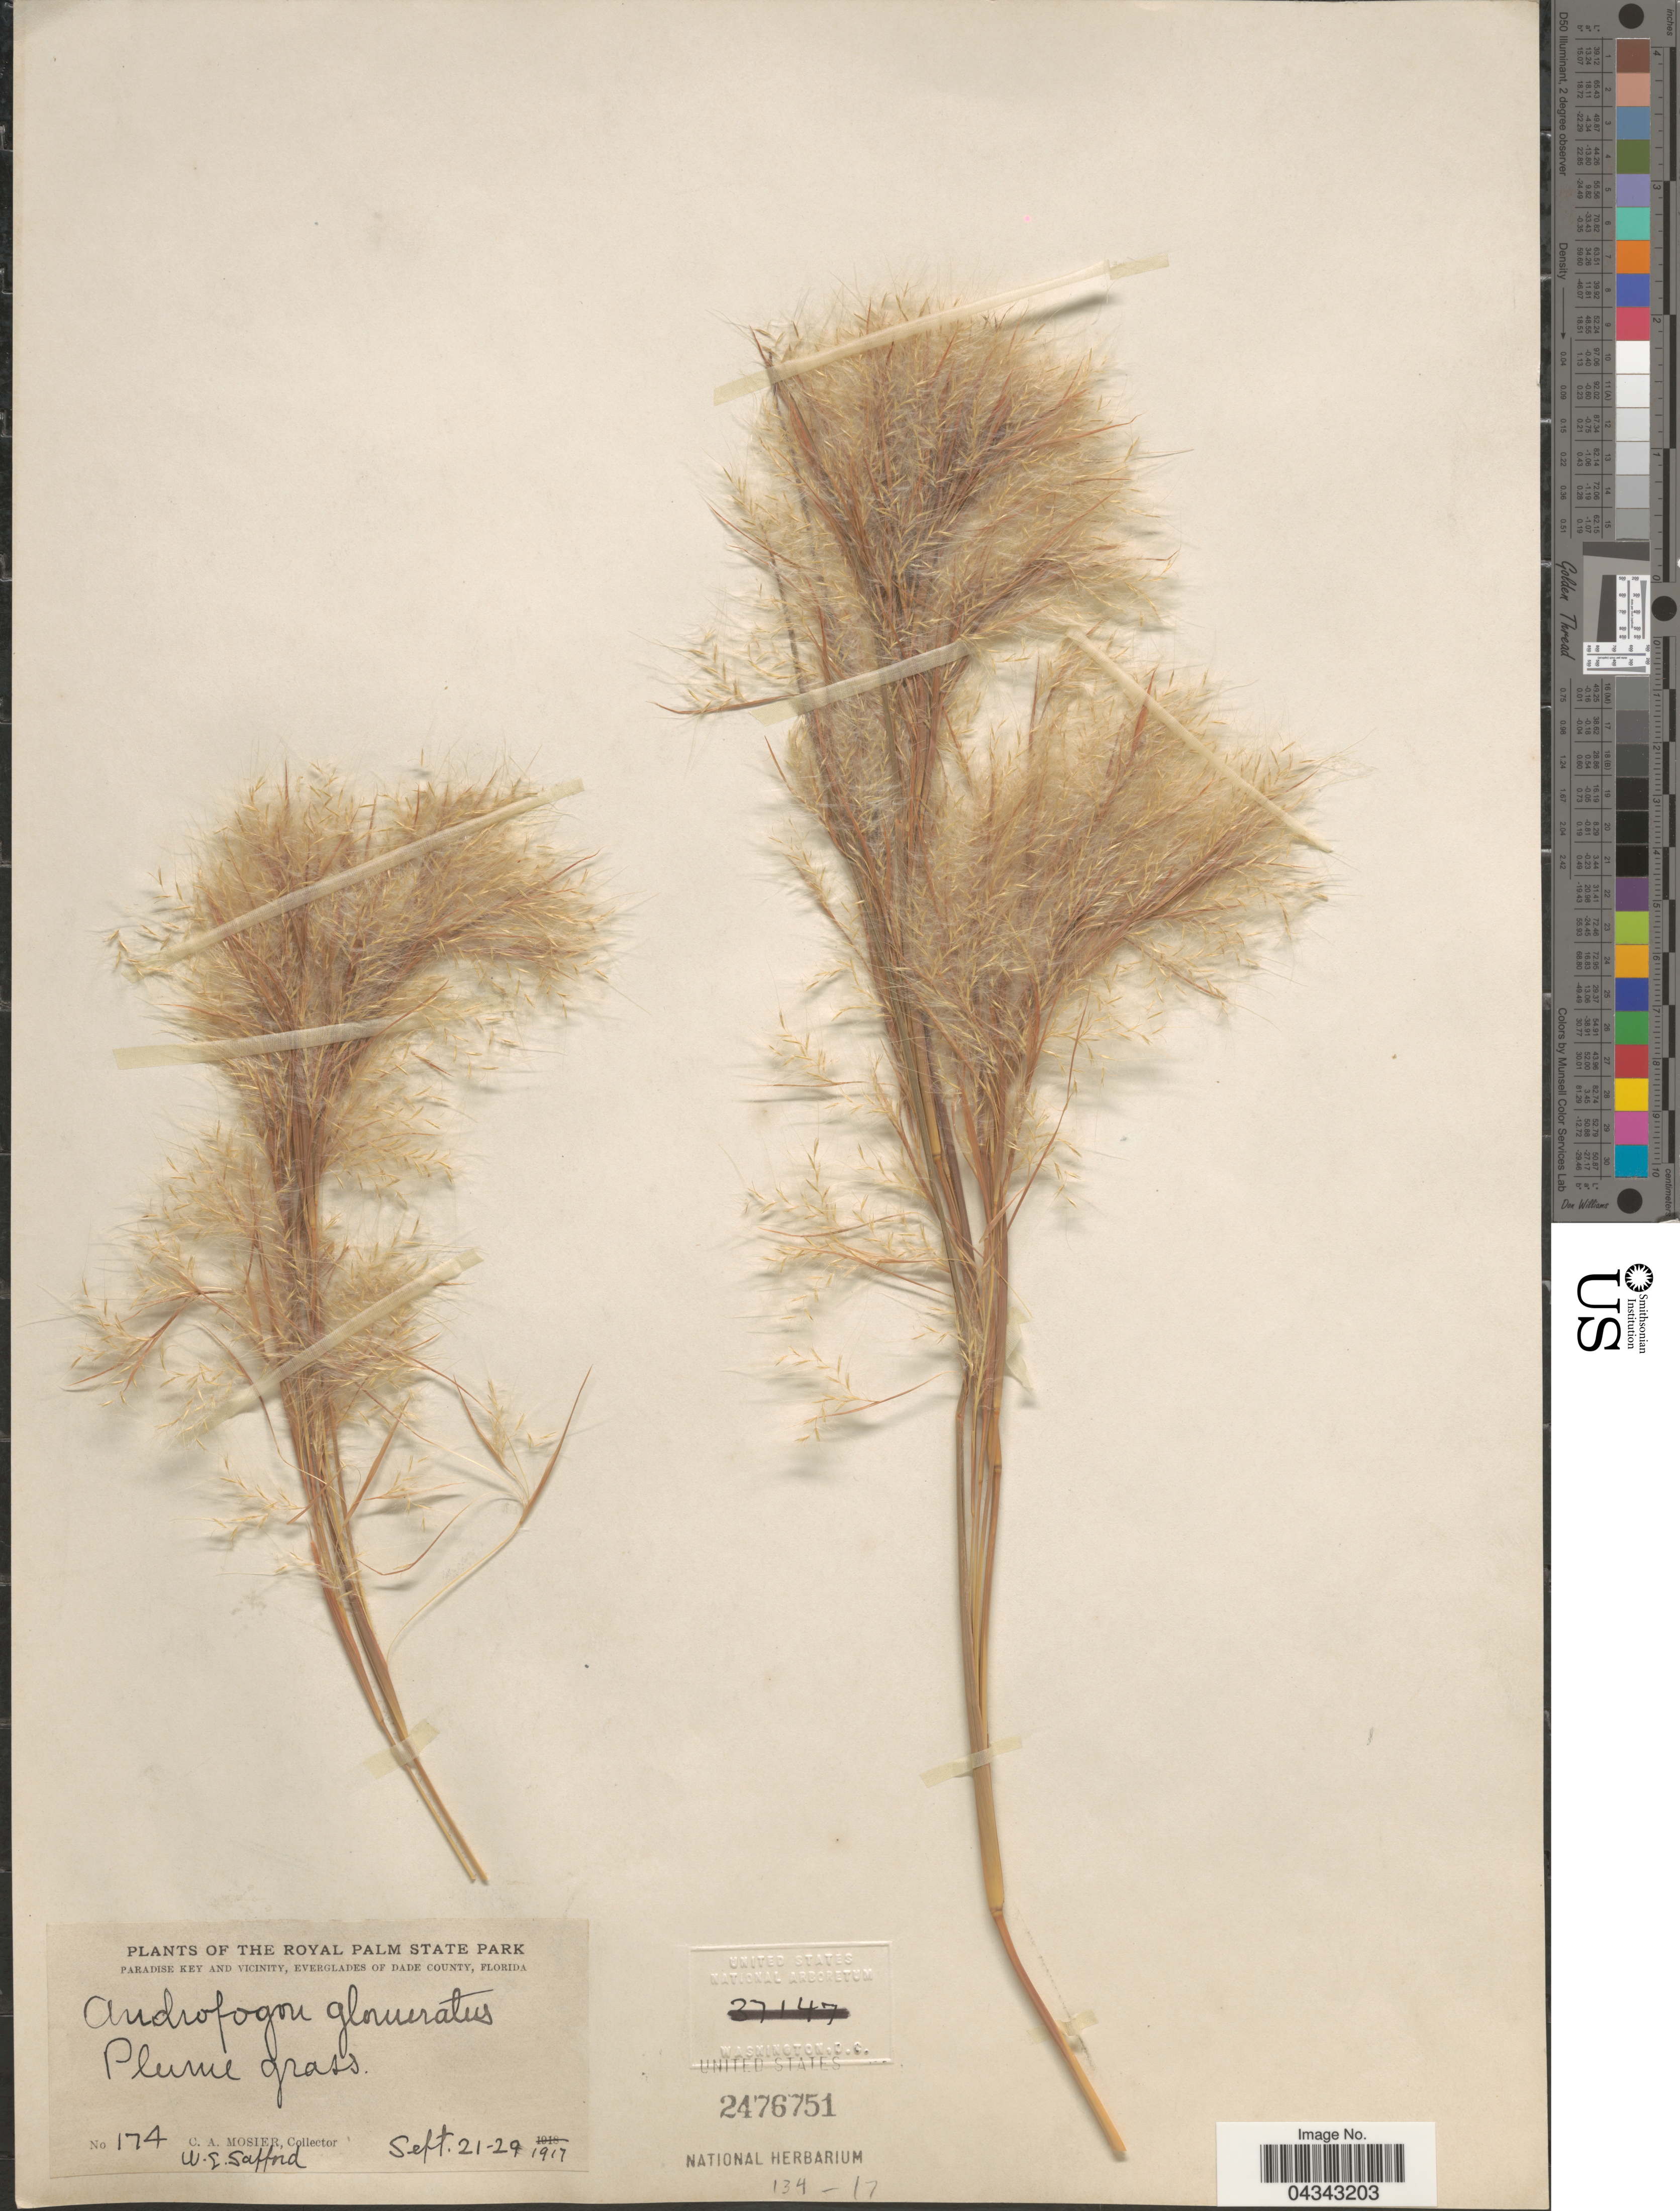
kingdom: Plantae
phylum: Tracheophyta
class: Liliopsida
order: Poales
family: Poaceae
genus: Andropogon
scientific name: Andropogon glomeratus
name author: (Walter) Britton, Stearns & Poggenb.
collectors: C. A. Mosier & W. E. Safford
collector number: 174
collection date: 1917-09-21/1917-09-29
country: United States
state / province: Florida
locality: Royal Palm State Park. Paradise Key and vicinity, Everglades of Dade County.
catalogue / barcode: US 2476751